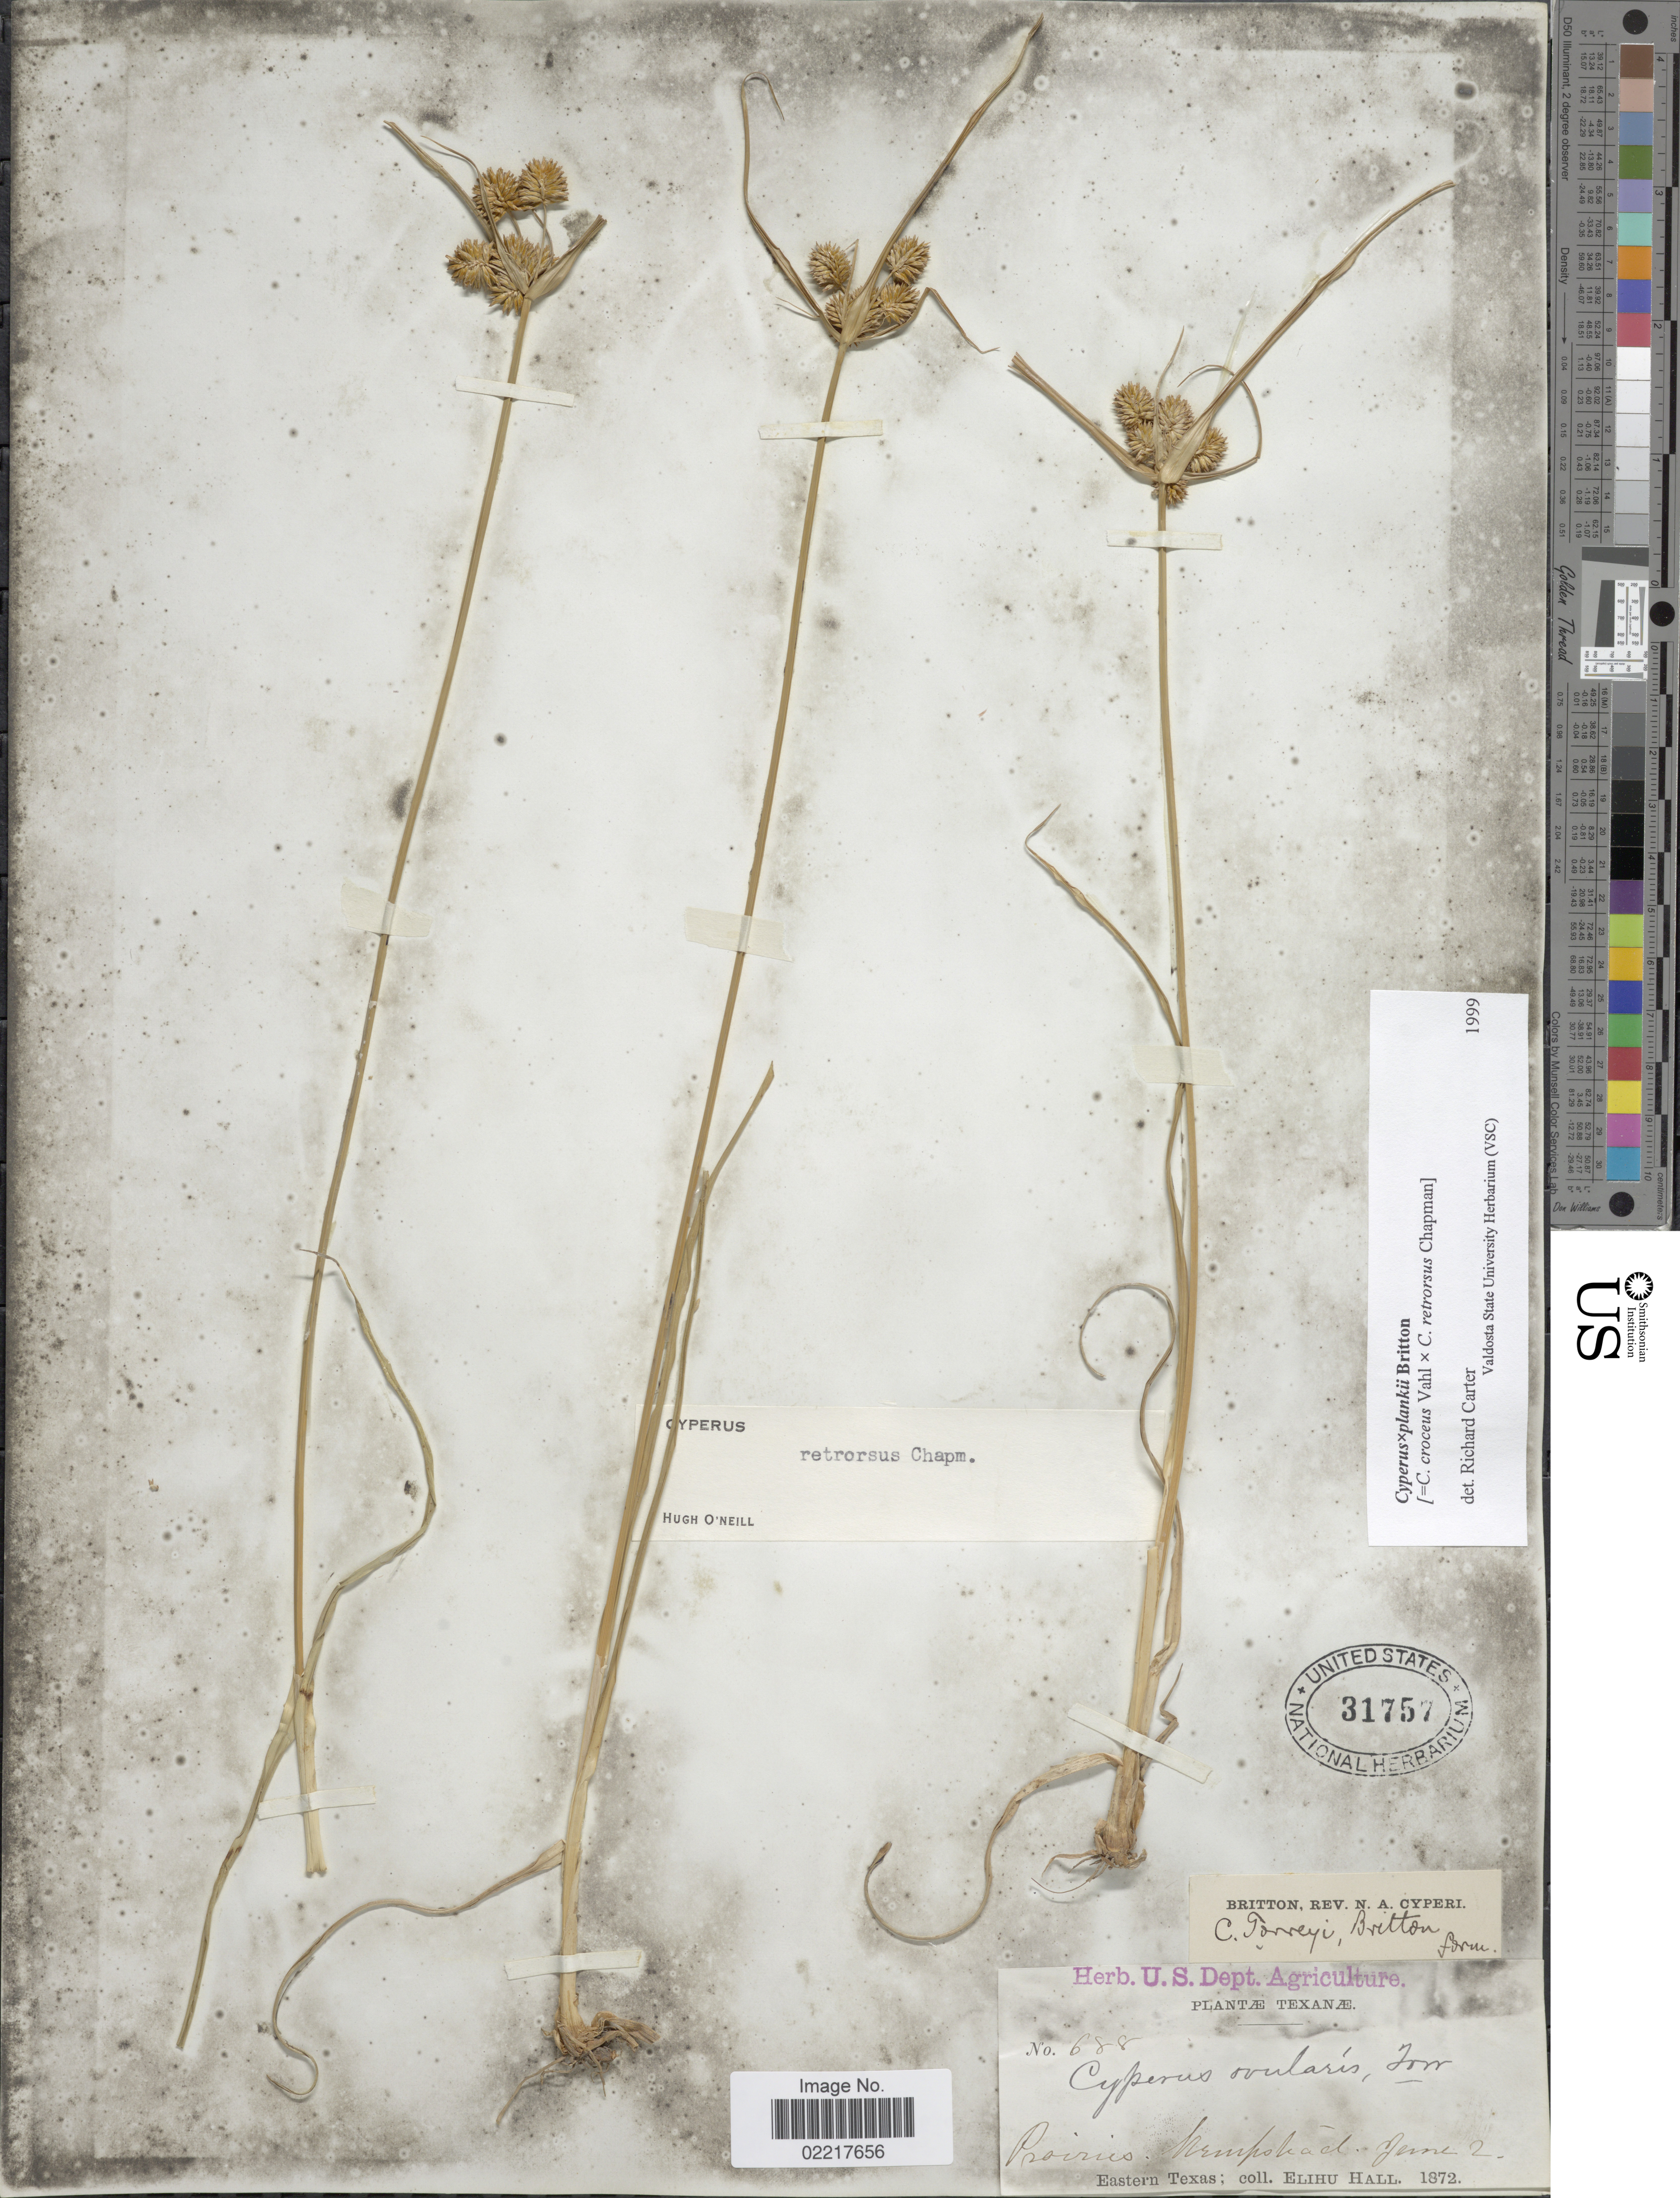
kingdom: Plantae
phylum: Tracheophyta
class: Liliopsida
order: Poales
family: Cyperaceae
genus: Cyperus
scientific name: Cyperus x plankii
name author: Britton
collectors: E. Hall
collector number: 688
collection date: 1872-06-02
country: United States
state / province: Texas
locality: Hempstead, Eastern Texas.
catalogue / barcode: US 31757